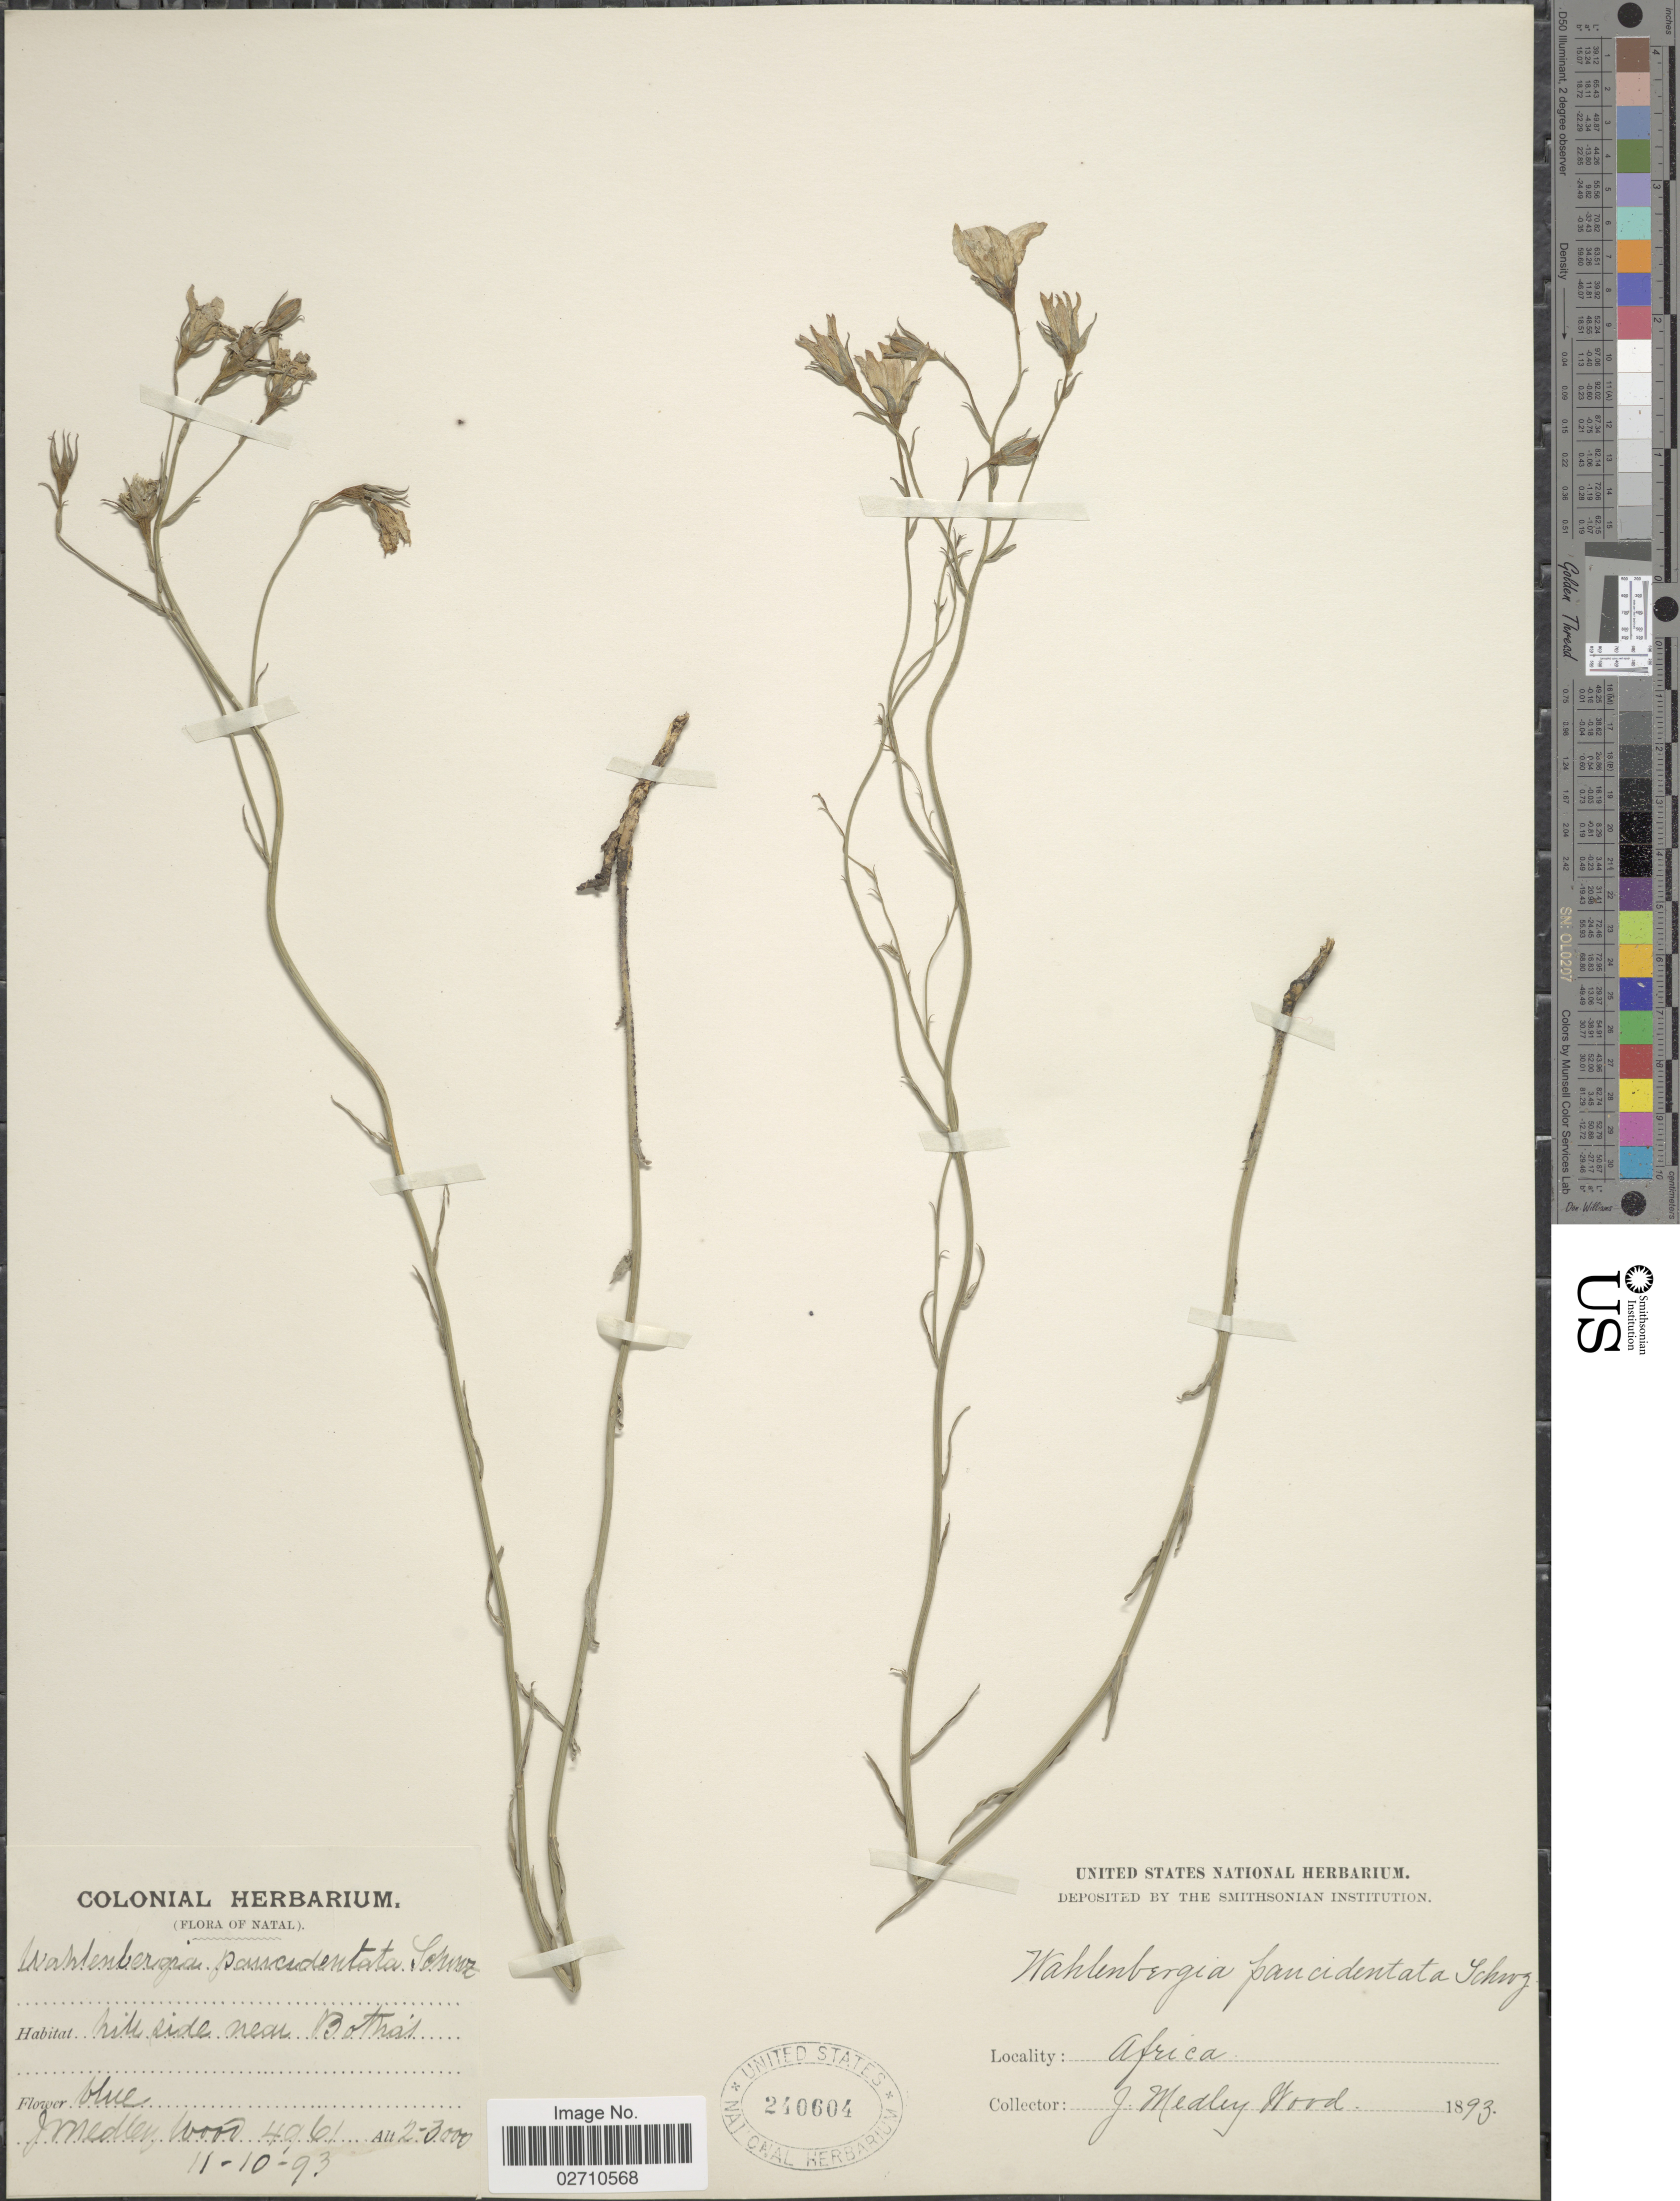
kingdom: Plantae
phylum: Tracheophyta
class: Magnoliopsida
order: Asterales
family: Campanulaceae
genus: Wahlenbergia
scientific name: Wahlenbergia paucidentata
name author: Schinz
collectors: J. Medley Wood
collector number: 4061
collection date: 1893-10-11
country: South Africa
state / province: KwaZulu-Natal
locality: Natal, Hillside near Bothas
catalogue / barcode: US 240604